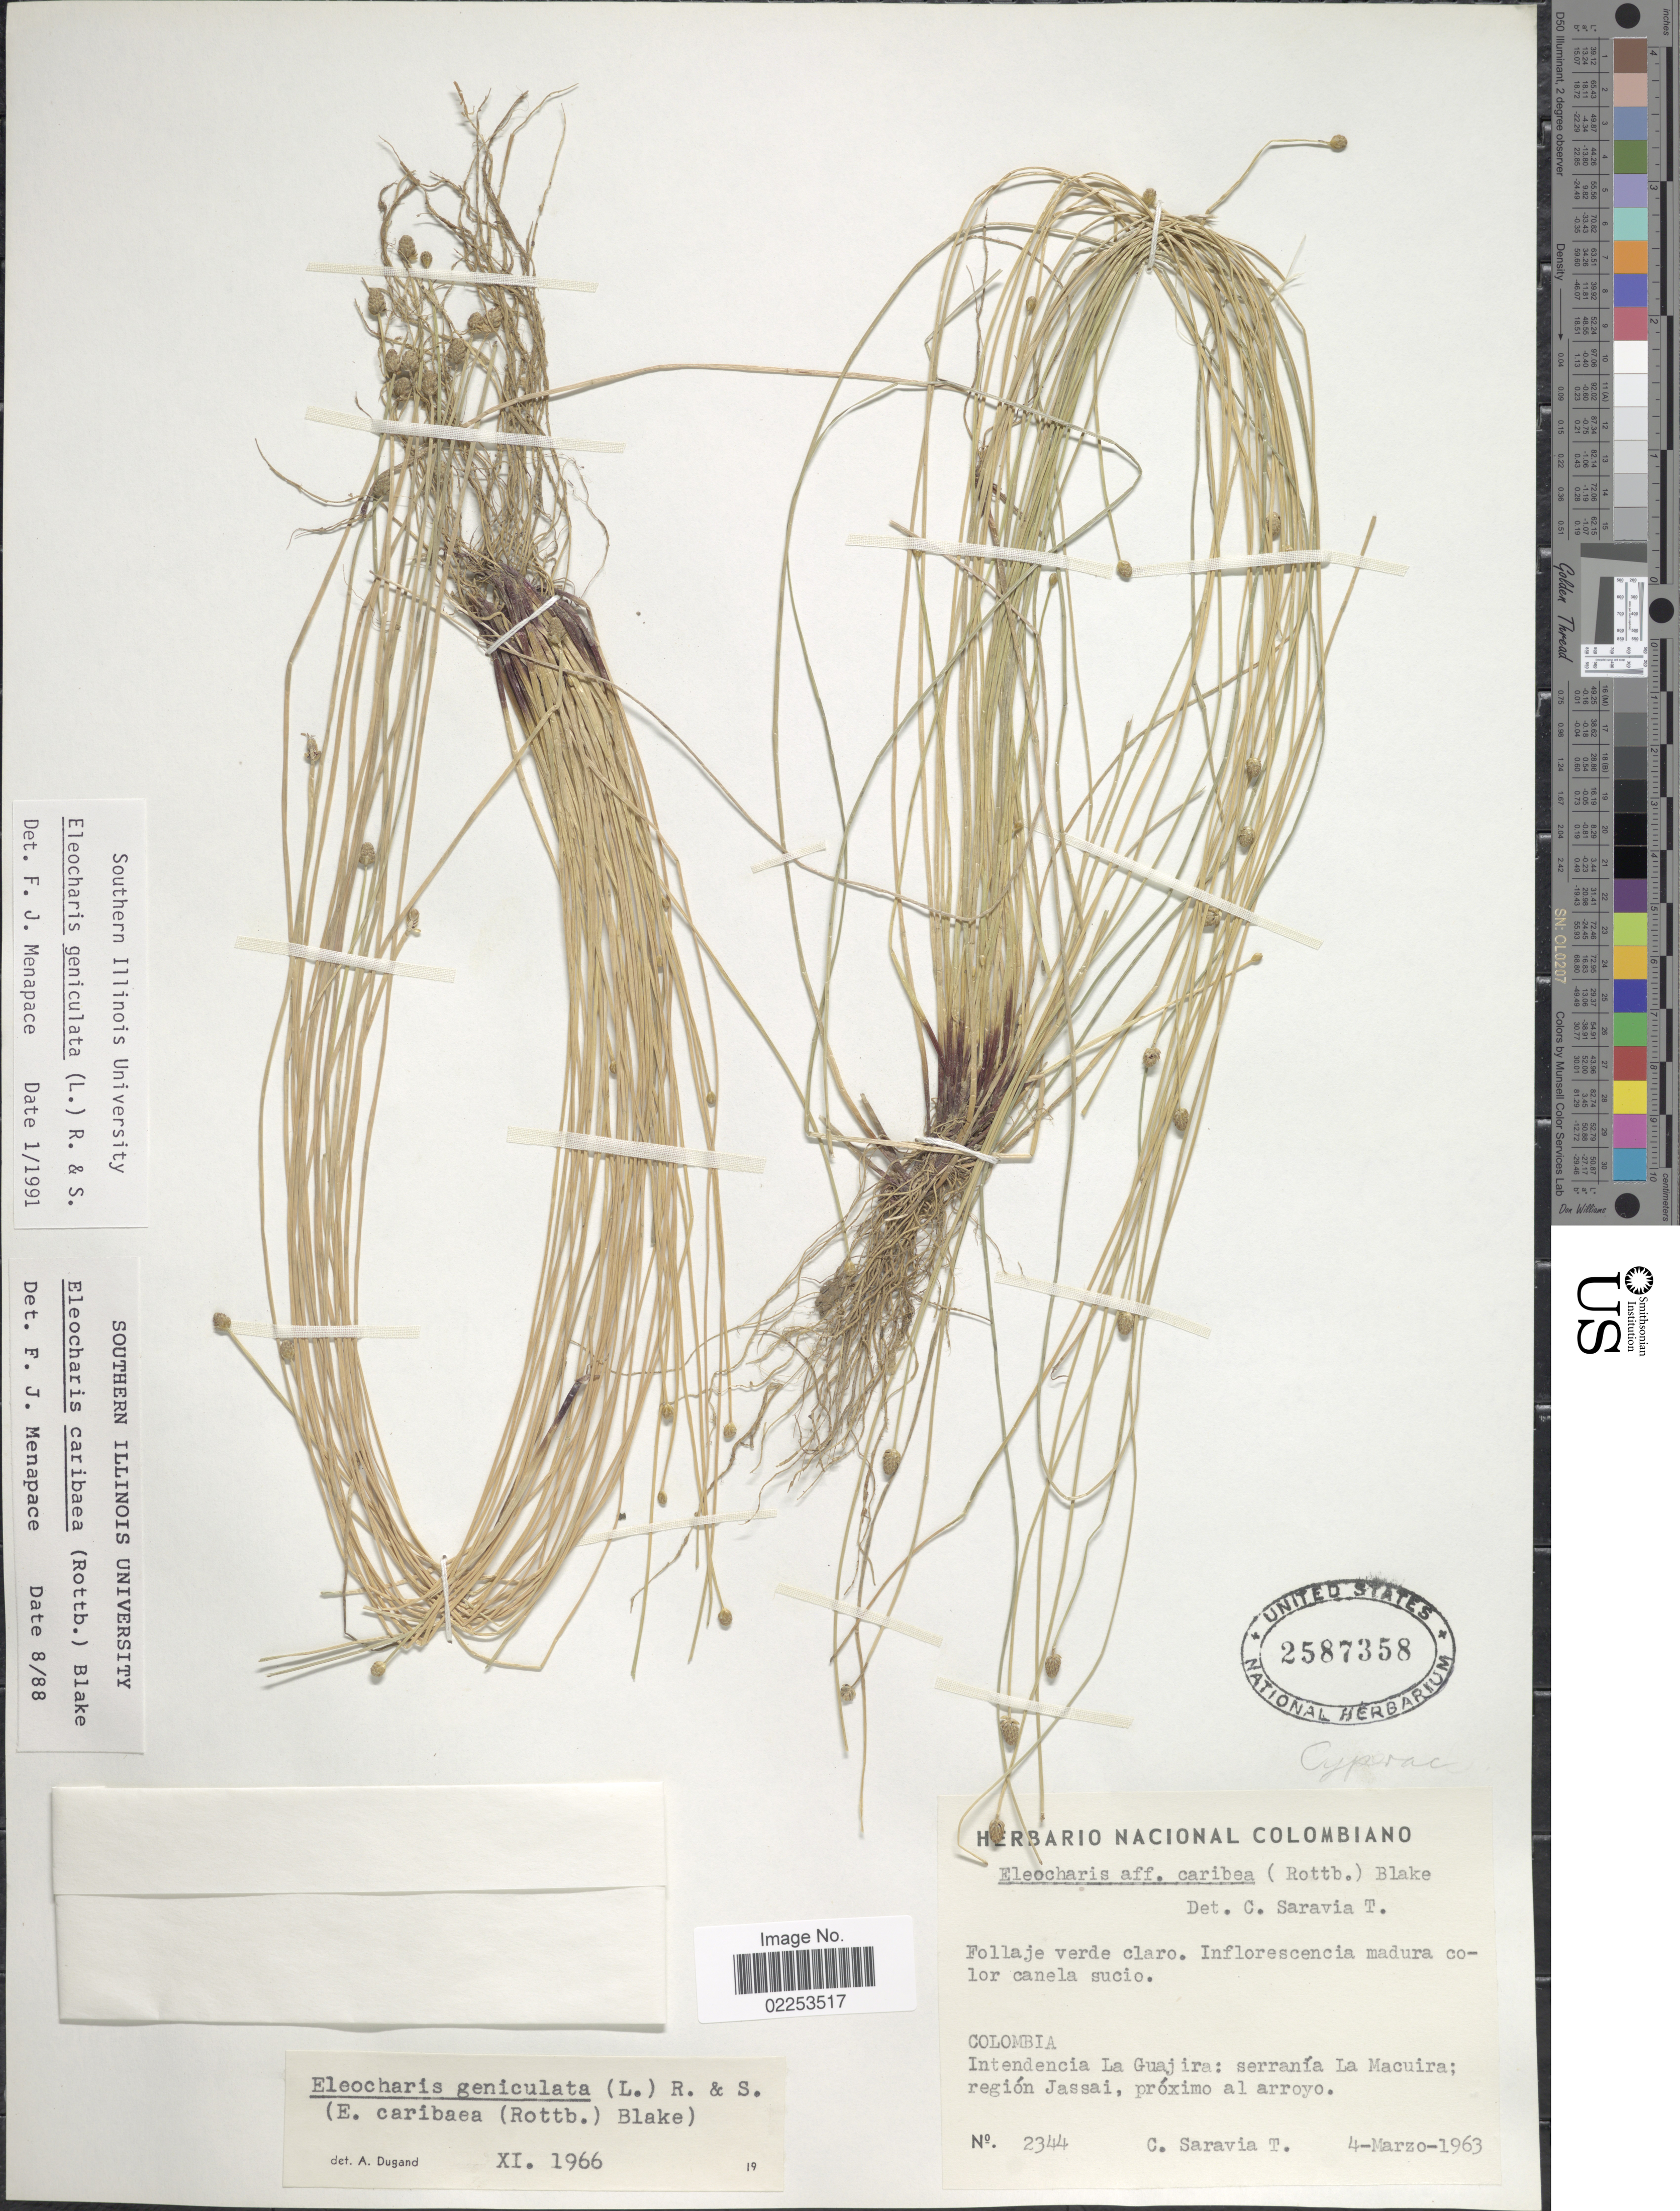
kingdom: Plantae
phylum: Tracheophyta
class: Liliopsida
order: Poales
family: Cyperaceae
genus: Eleocharis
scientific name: Eleocharis geniculata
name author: (L.) Roem. & Schult.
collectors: C. Saravia T.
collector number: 2344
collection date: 1963-03-04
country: Colombia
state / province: La Guajira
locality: Colombia, Intendencia La Guajira: serrania La Macuira; region Jassai, proximo al arroyo.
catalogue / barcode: US 2587358